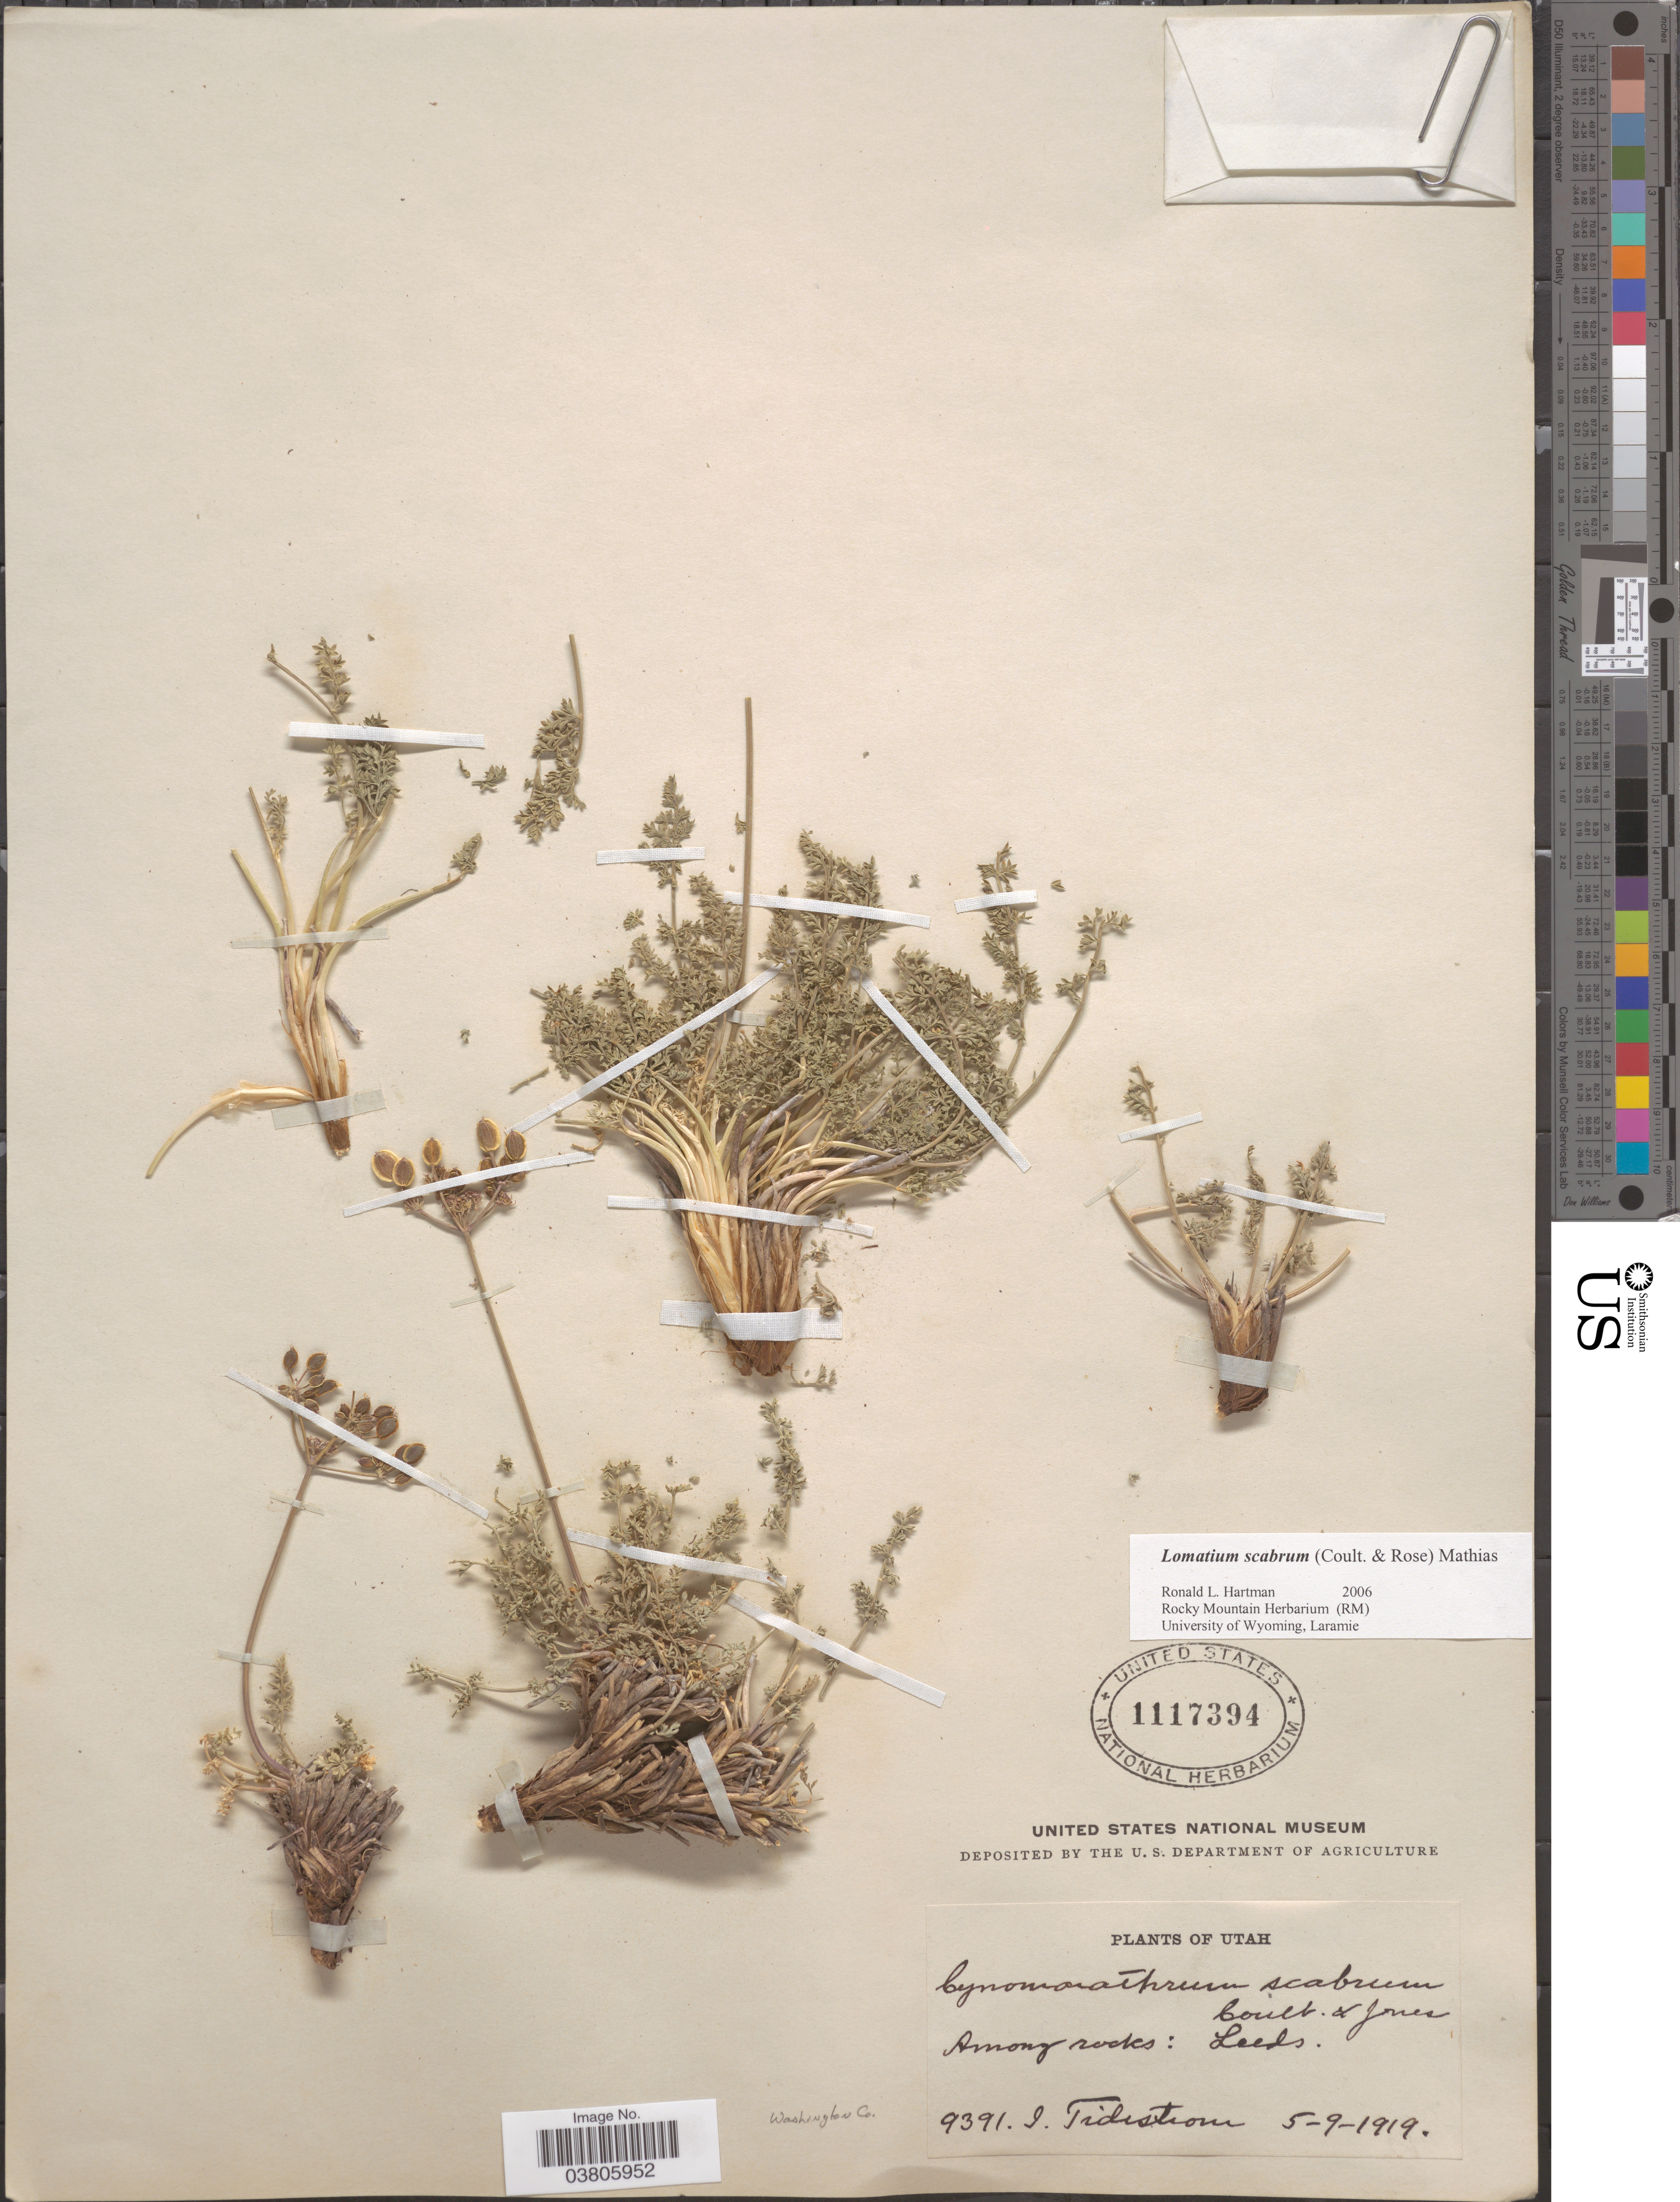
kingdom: Plantae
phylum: Tracheophyta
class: Magnoliopsida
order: Apiales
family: Apiaceae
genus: Lomatium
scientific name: Lomatium scabrum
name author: (J.M. Coult. & Rose) Mathias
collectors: I. F. Tidestrom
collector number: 9391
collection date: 1919-05-09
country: United States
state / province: Utah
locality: Among rocks: Leeds. Washington Co.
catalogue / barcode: US 1117394